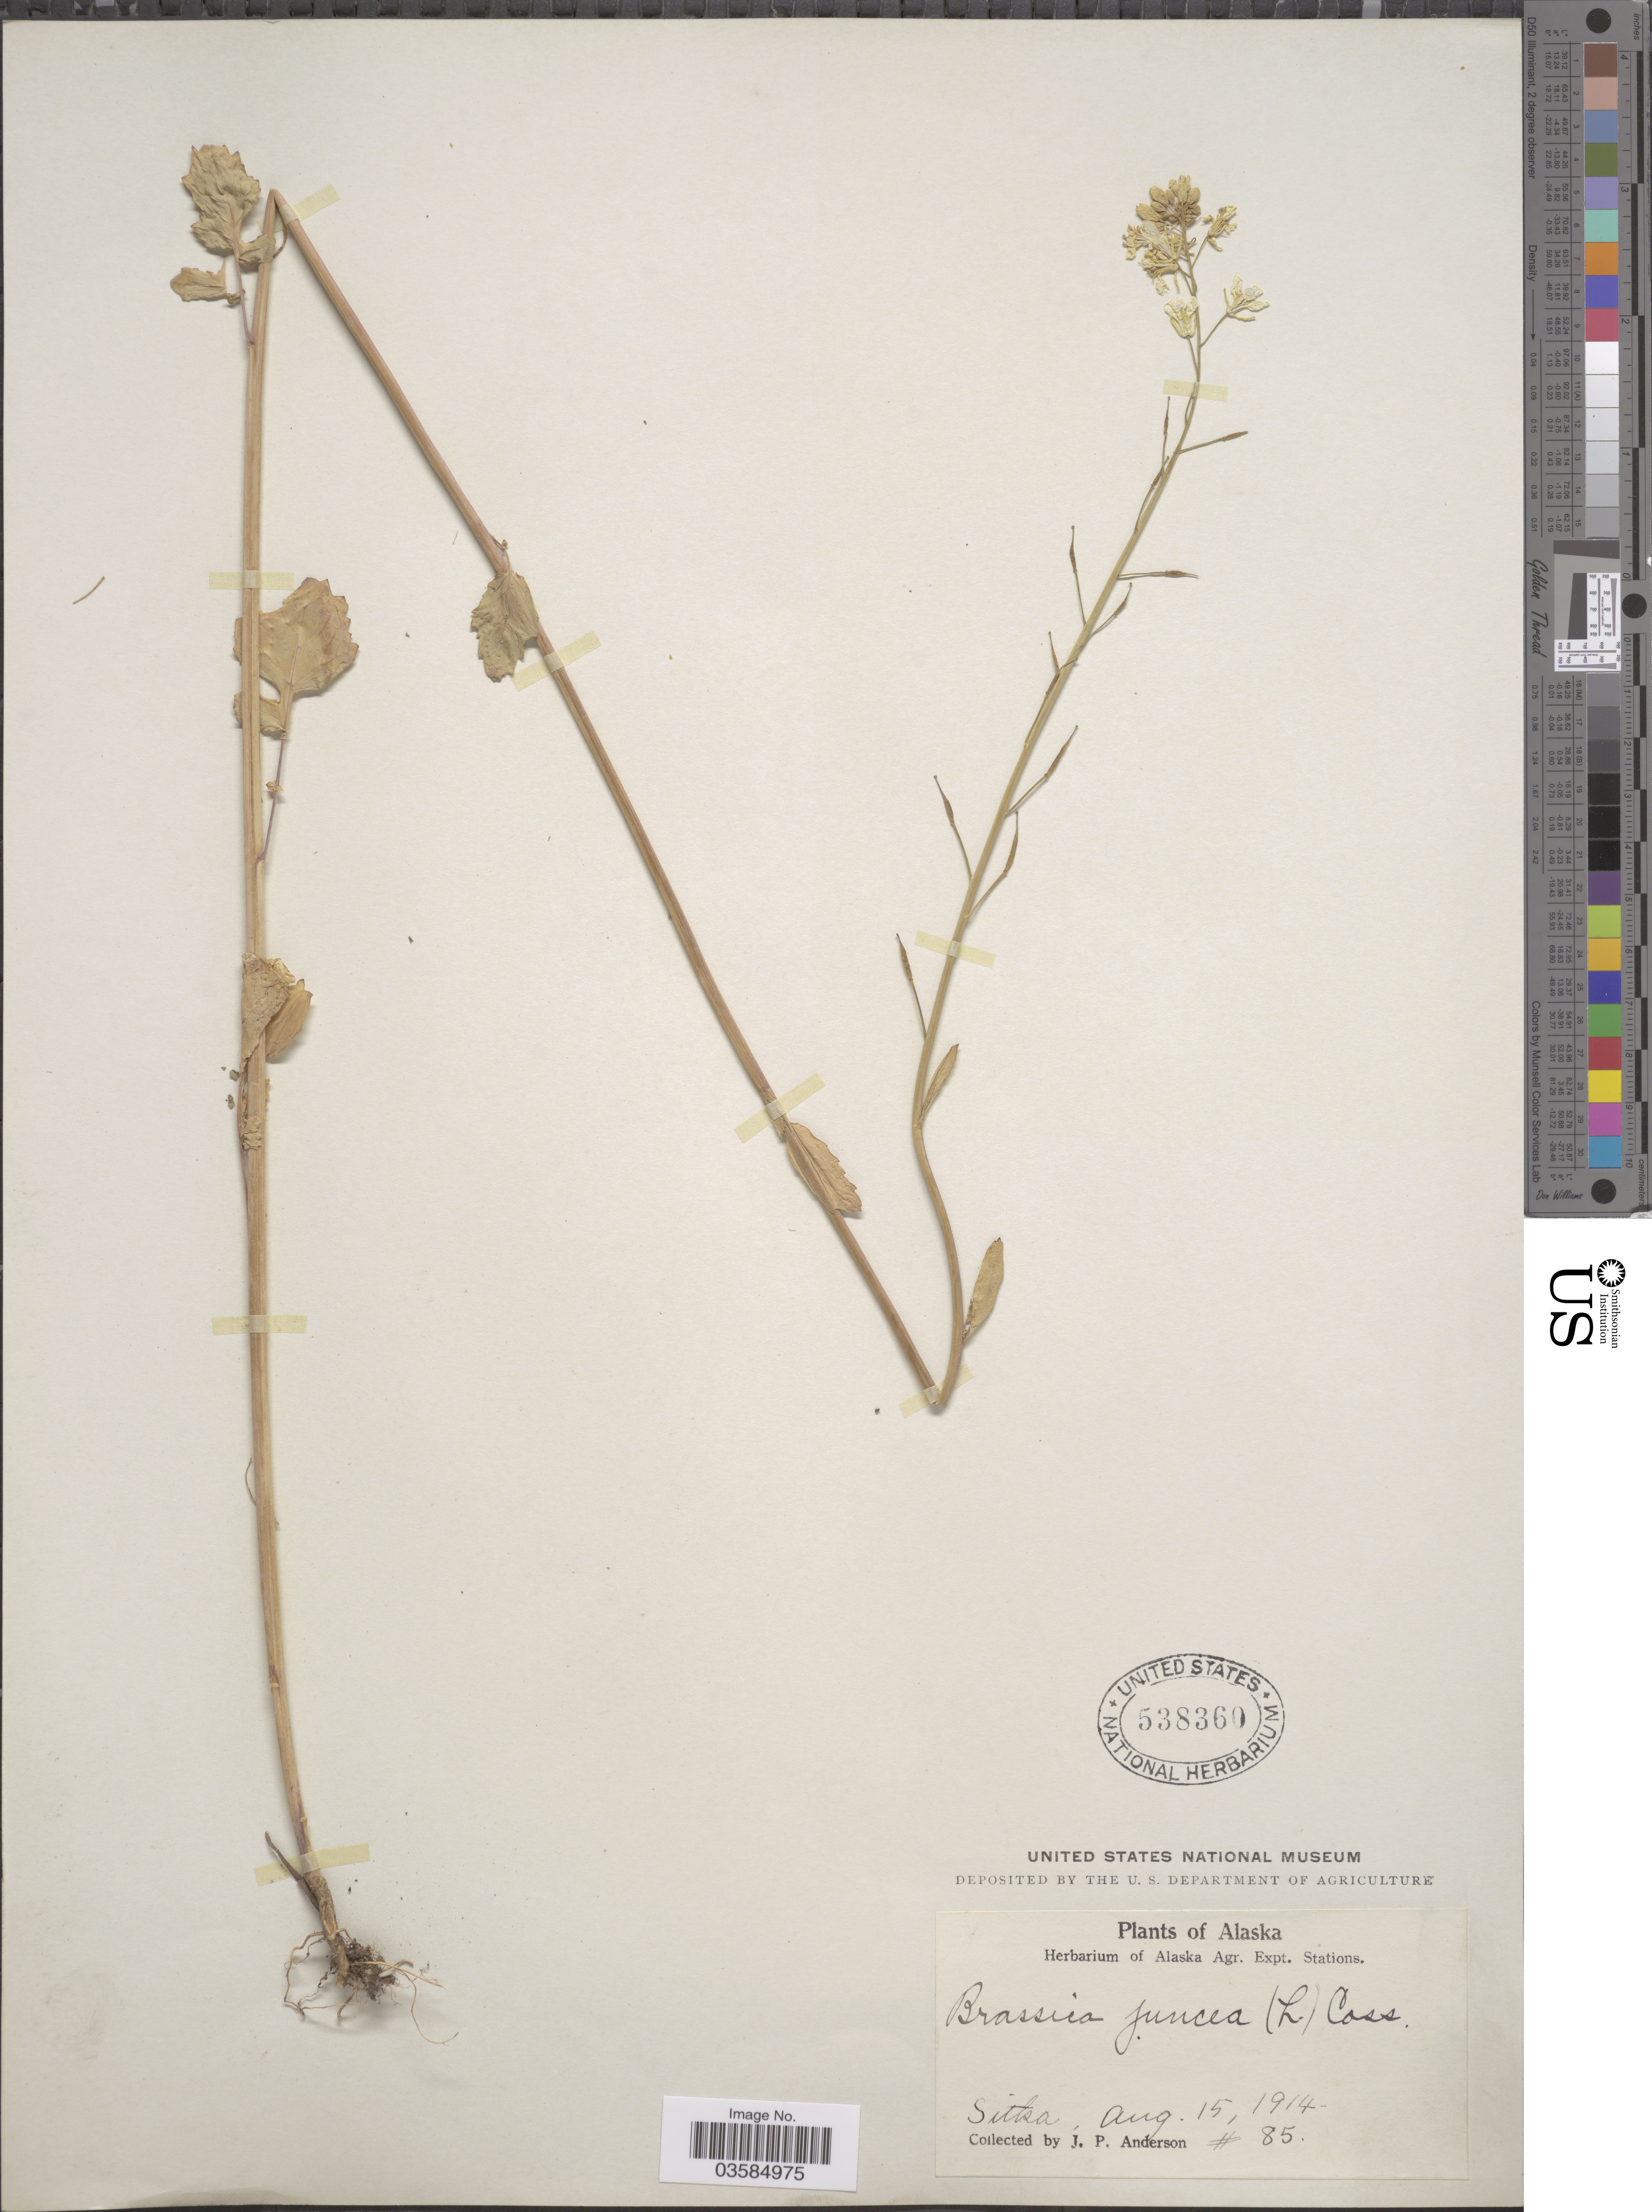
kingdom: Plantae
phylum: Tracheophyta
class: Magnoliopsida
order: Brassicales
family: Brassicaceae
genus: Brassica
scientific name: Brassica juncea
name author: (L.) Czern.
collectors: J. P. Anderson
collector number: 85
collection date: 1914-08-15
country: United States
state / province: Alaska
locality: Sitka.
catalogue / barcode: US 538360